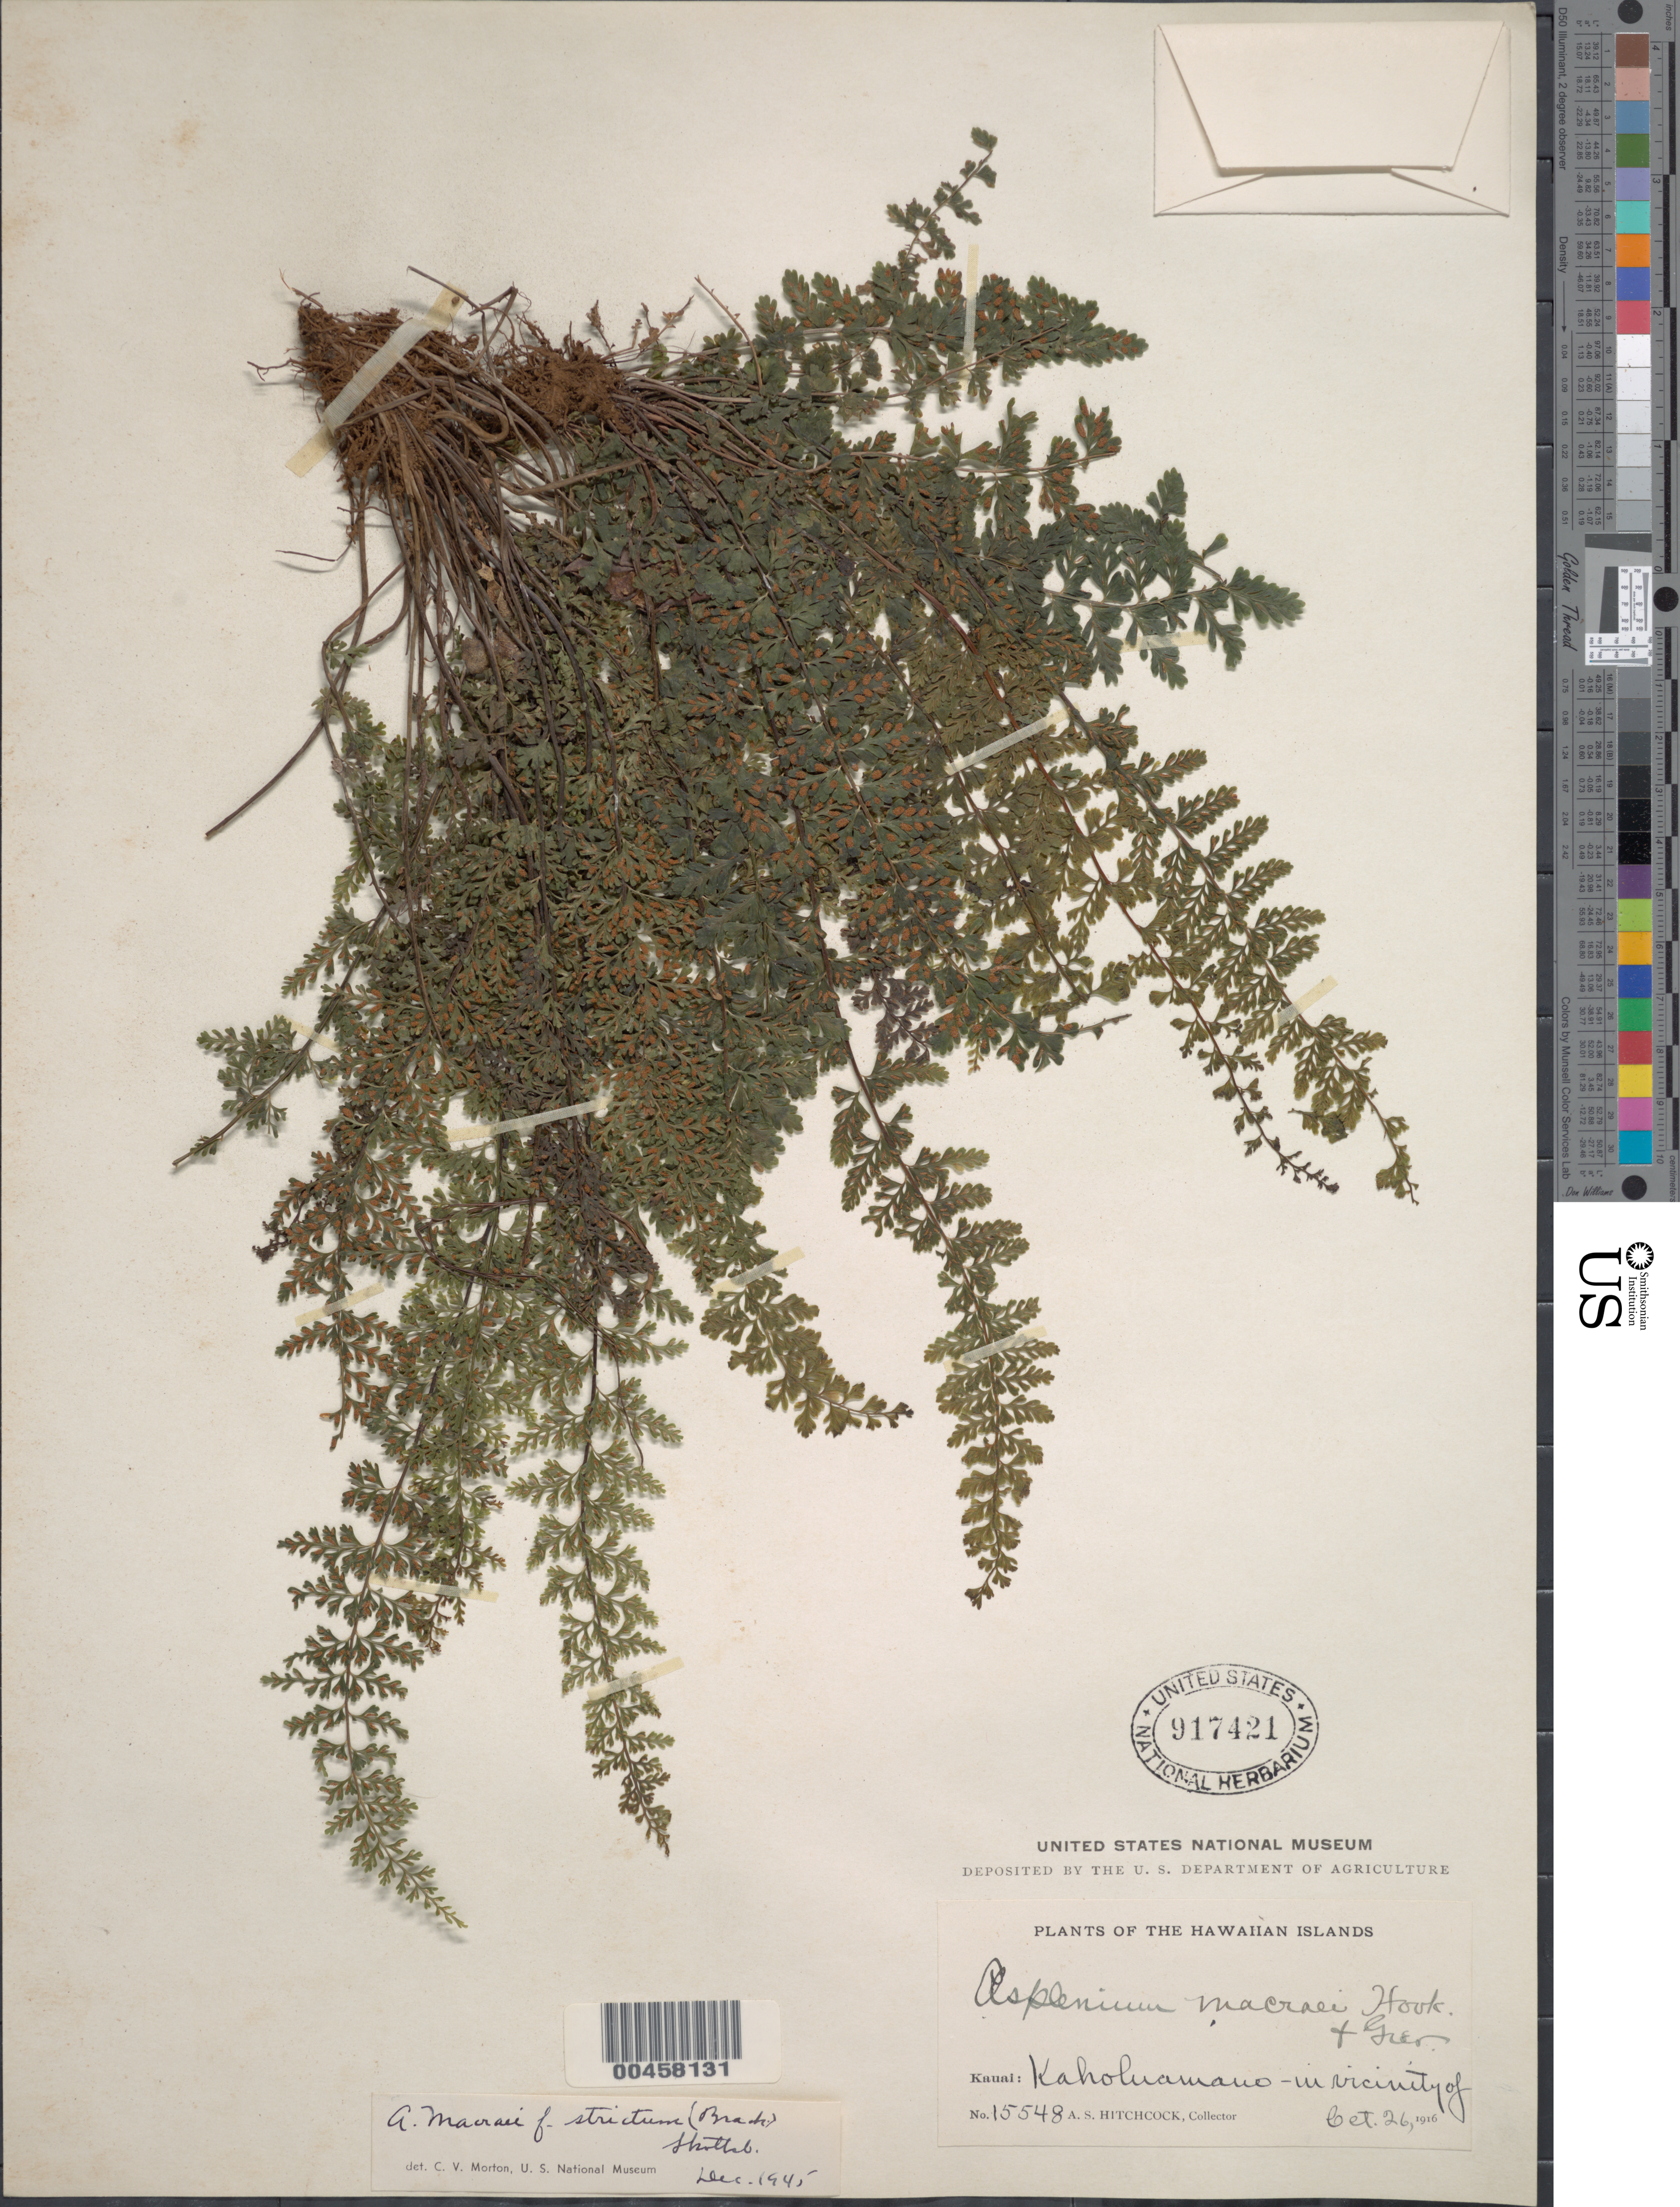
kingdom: Plantae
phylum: Tracheophyta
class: Polypodiopsida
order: Polypodiales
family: Aspleniaceae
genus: Asplenium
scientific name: Asplenium macraei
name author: Hook. & Grev.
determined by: Wagner, W. L., (BOT), Smithsonian Institution - National Museum of Natural History (UNITED STATES)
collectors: A. S. Hitchcock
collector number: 15548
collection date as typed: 26 Oct 1916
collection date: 1916-10-26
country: United States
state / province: Hawaii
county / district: Kauai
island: Kaua'i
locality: Kaholuamano - in vicinity of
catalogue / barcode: US 917421